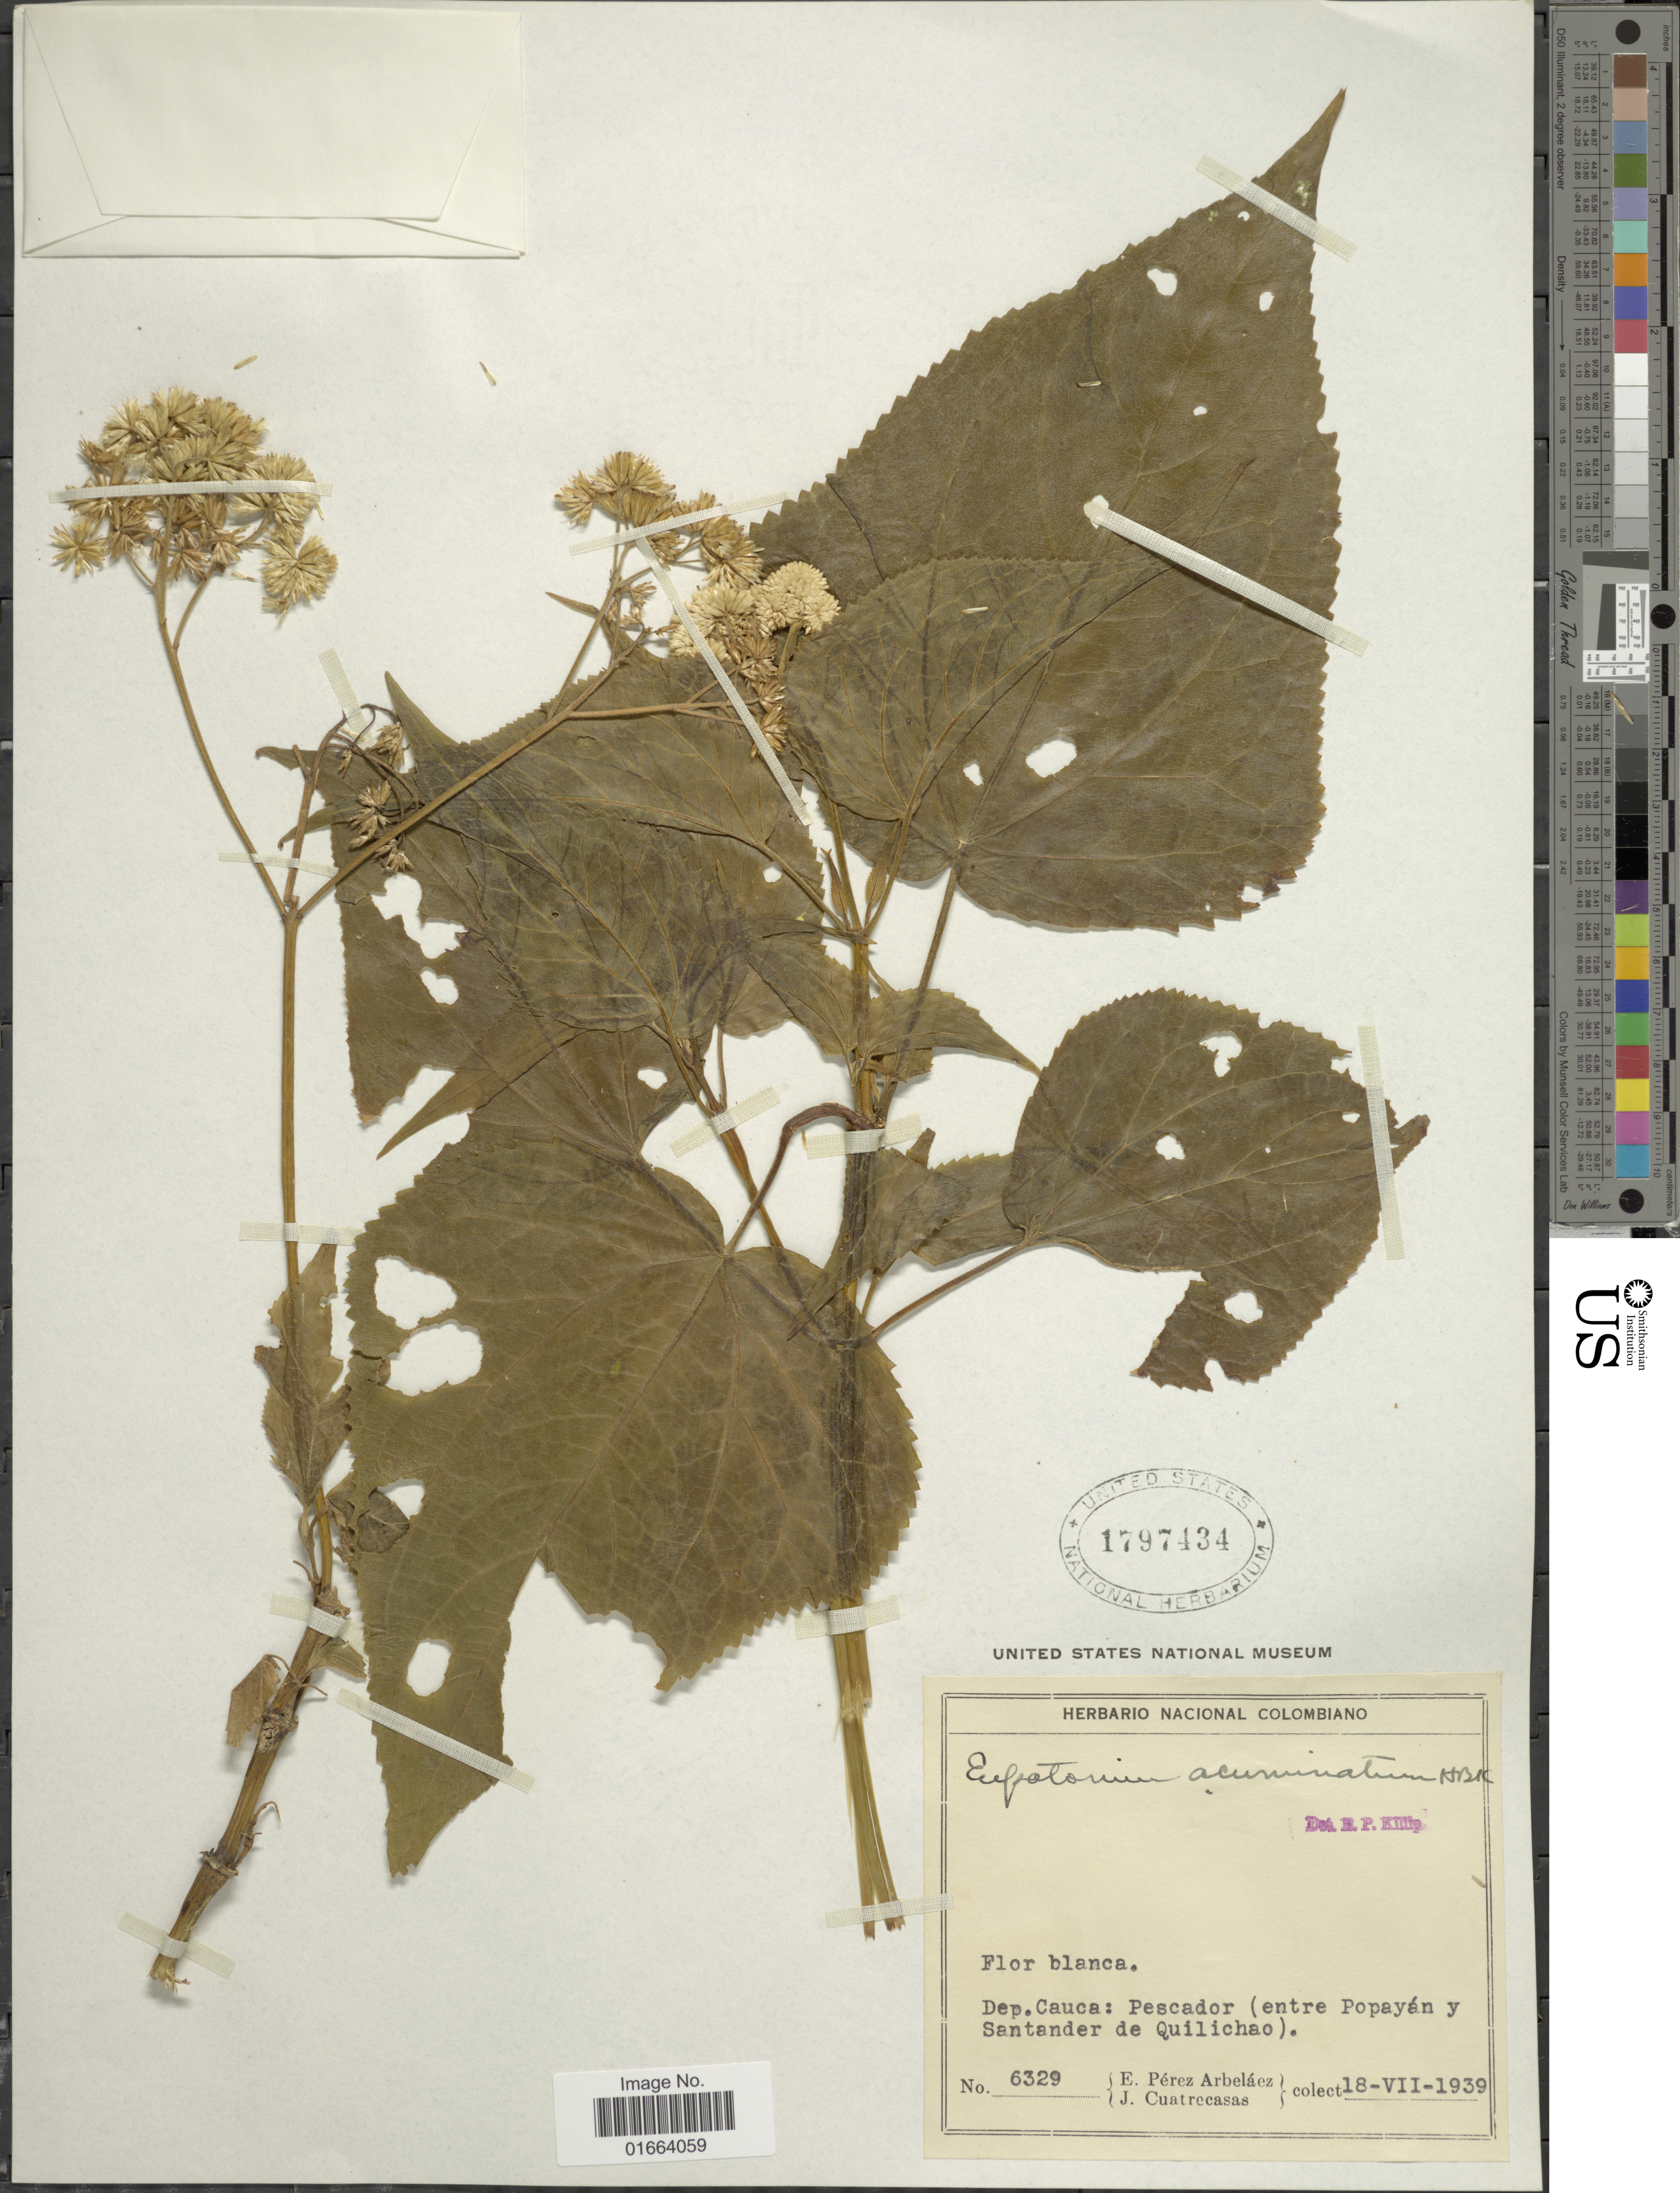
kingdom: Plantae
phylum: Tracheophyta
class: Magnoliopsida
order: Asterales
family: Asteraceae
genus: Critoniella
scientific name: Critoniella acuminata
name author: (Kunth) R.M. King & H. Rob.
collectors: E. Pérez Arbeláez & J. Cuatrecasas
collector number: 6329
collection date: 1939-07-18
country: Colombia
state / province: Cauca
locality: Pescador (entre Popayán y Santander de Quilichao)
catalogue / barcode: US 1797434